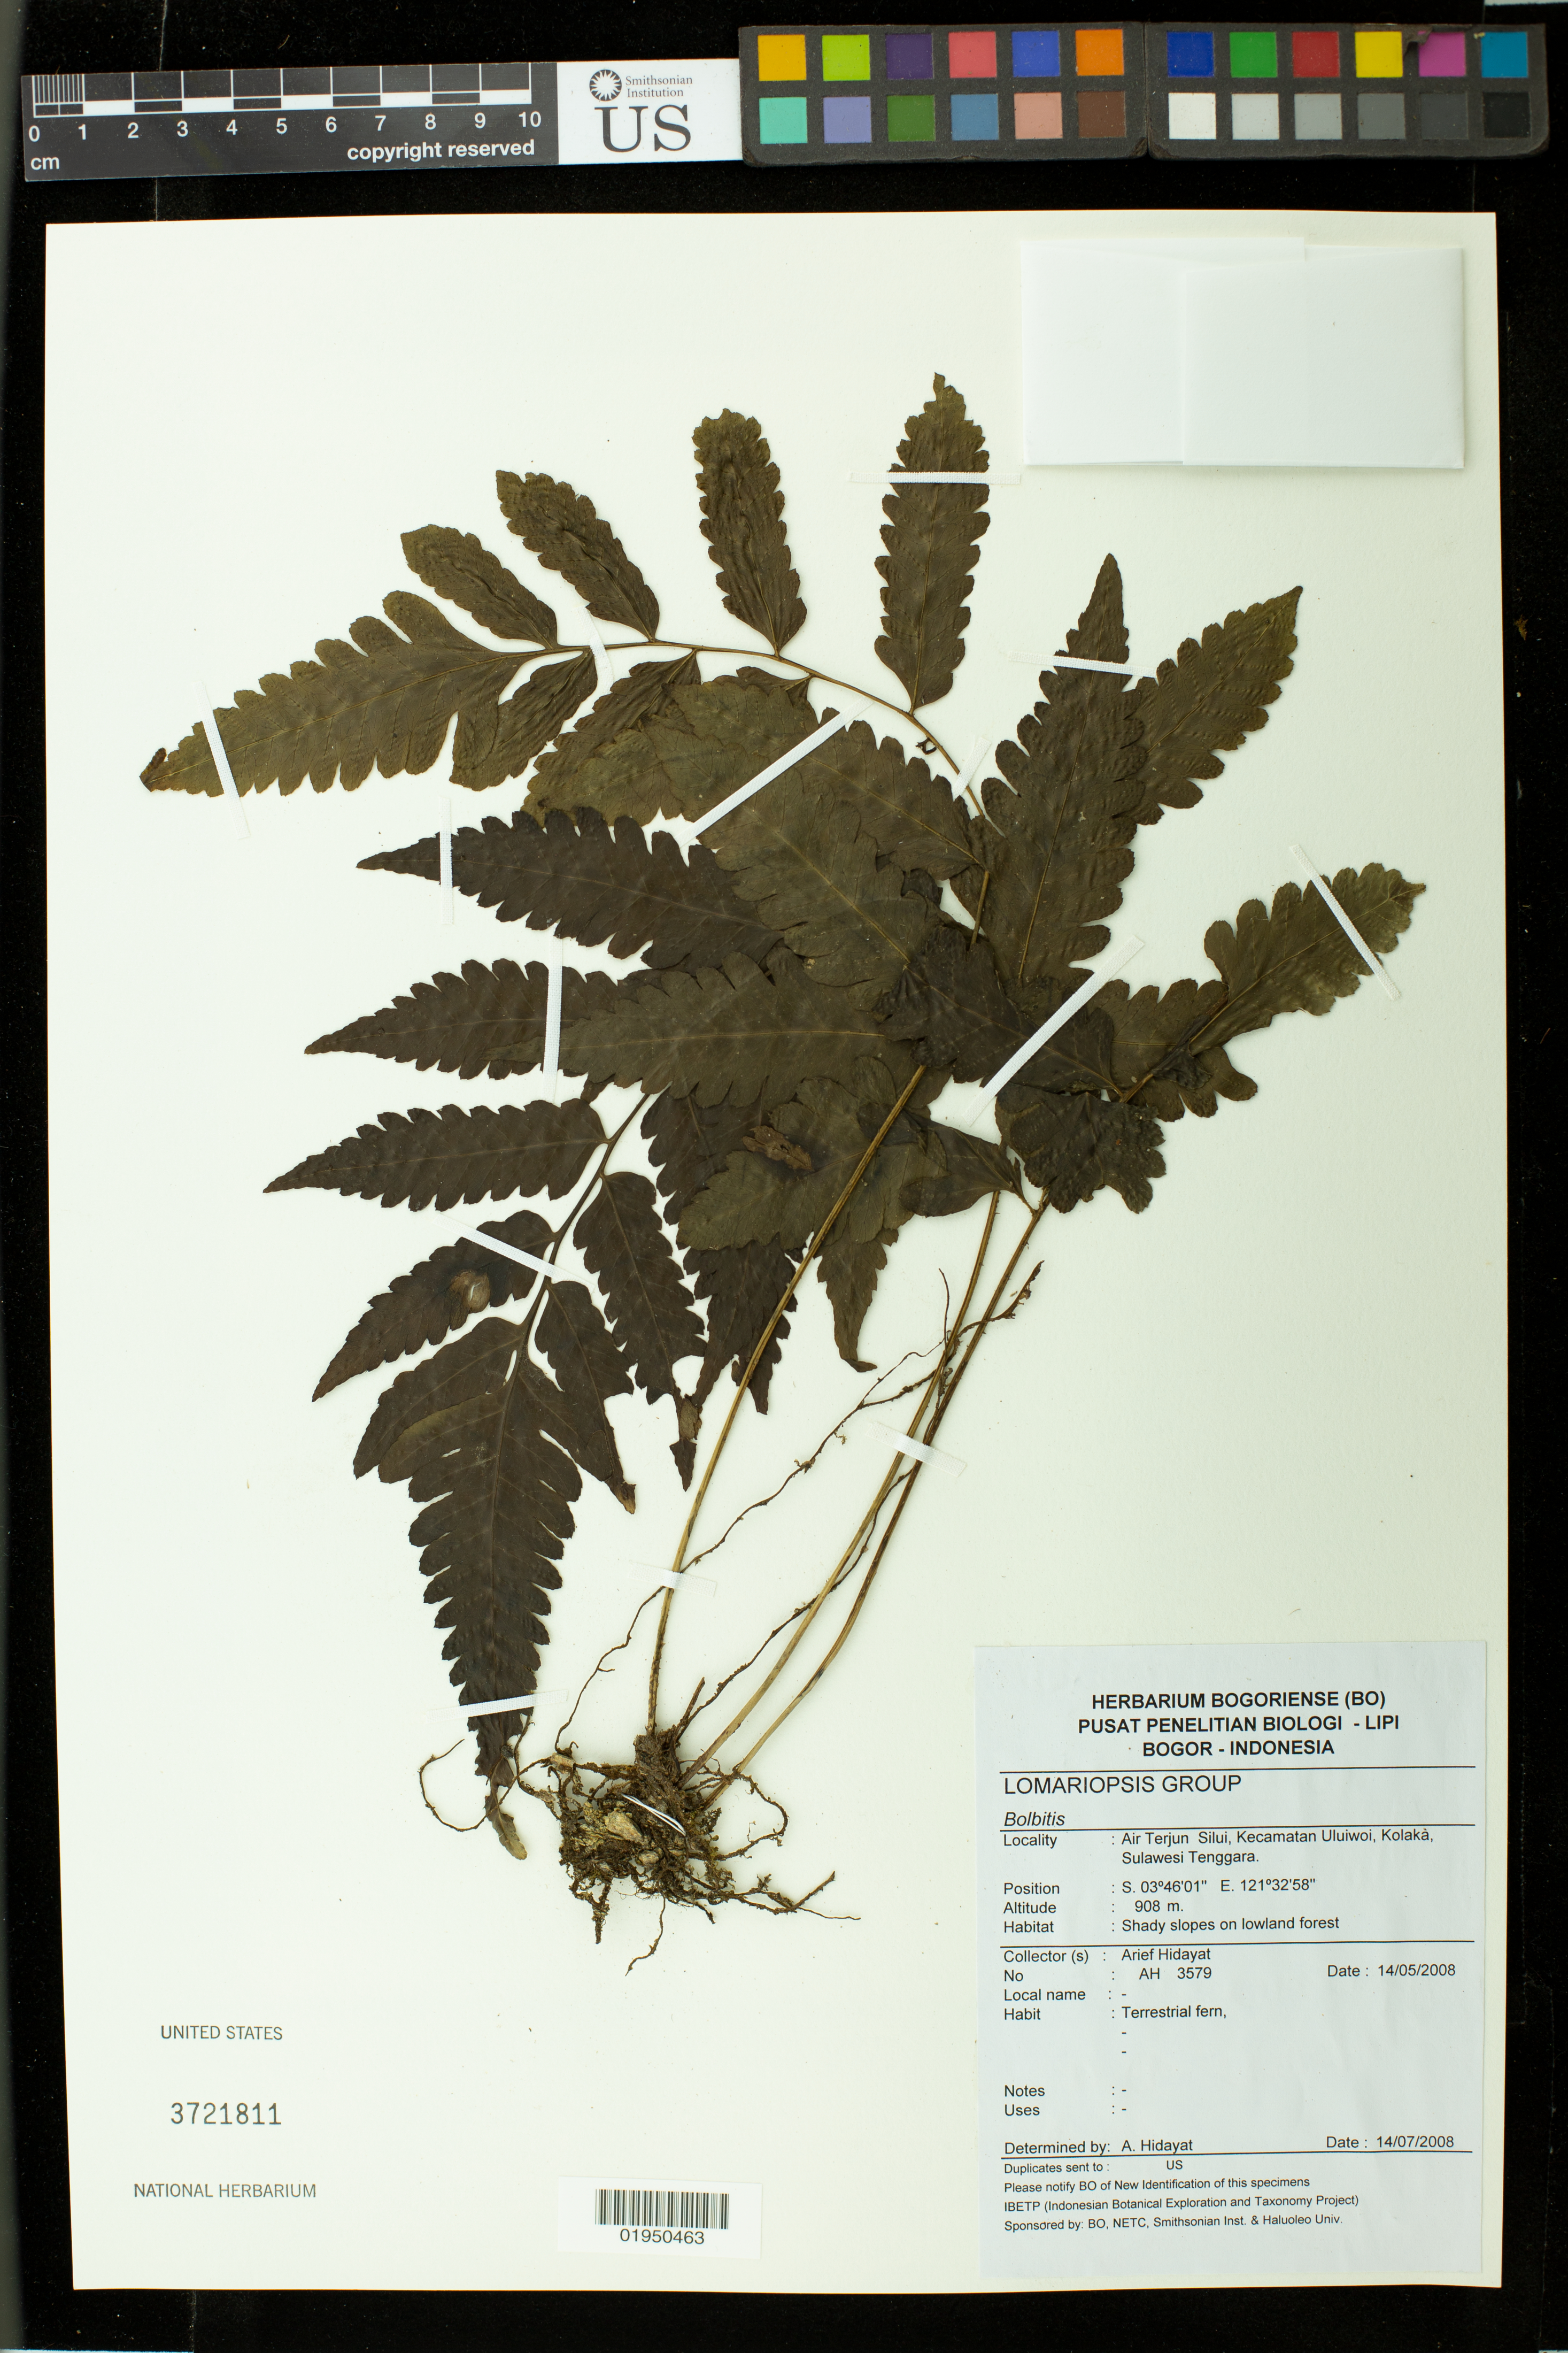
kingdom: Plantae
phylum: Tracheophyta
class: Polypodiopsida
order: Polypodiales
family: Dryopteridaceae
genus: Bolbitis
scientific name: Bolbitis sp.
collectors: A. Hidayat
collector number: AH 3579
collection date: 2008-05-14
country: Indonesia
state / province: Sulawesi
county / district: Sulawesi Tenggara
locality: Air Tejun Silui, Kecameatan Uluiwoi, Kolaka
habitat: Shady slopes on Lowland forest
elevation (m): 908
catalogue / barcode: US 3721811